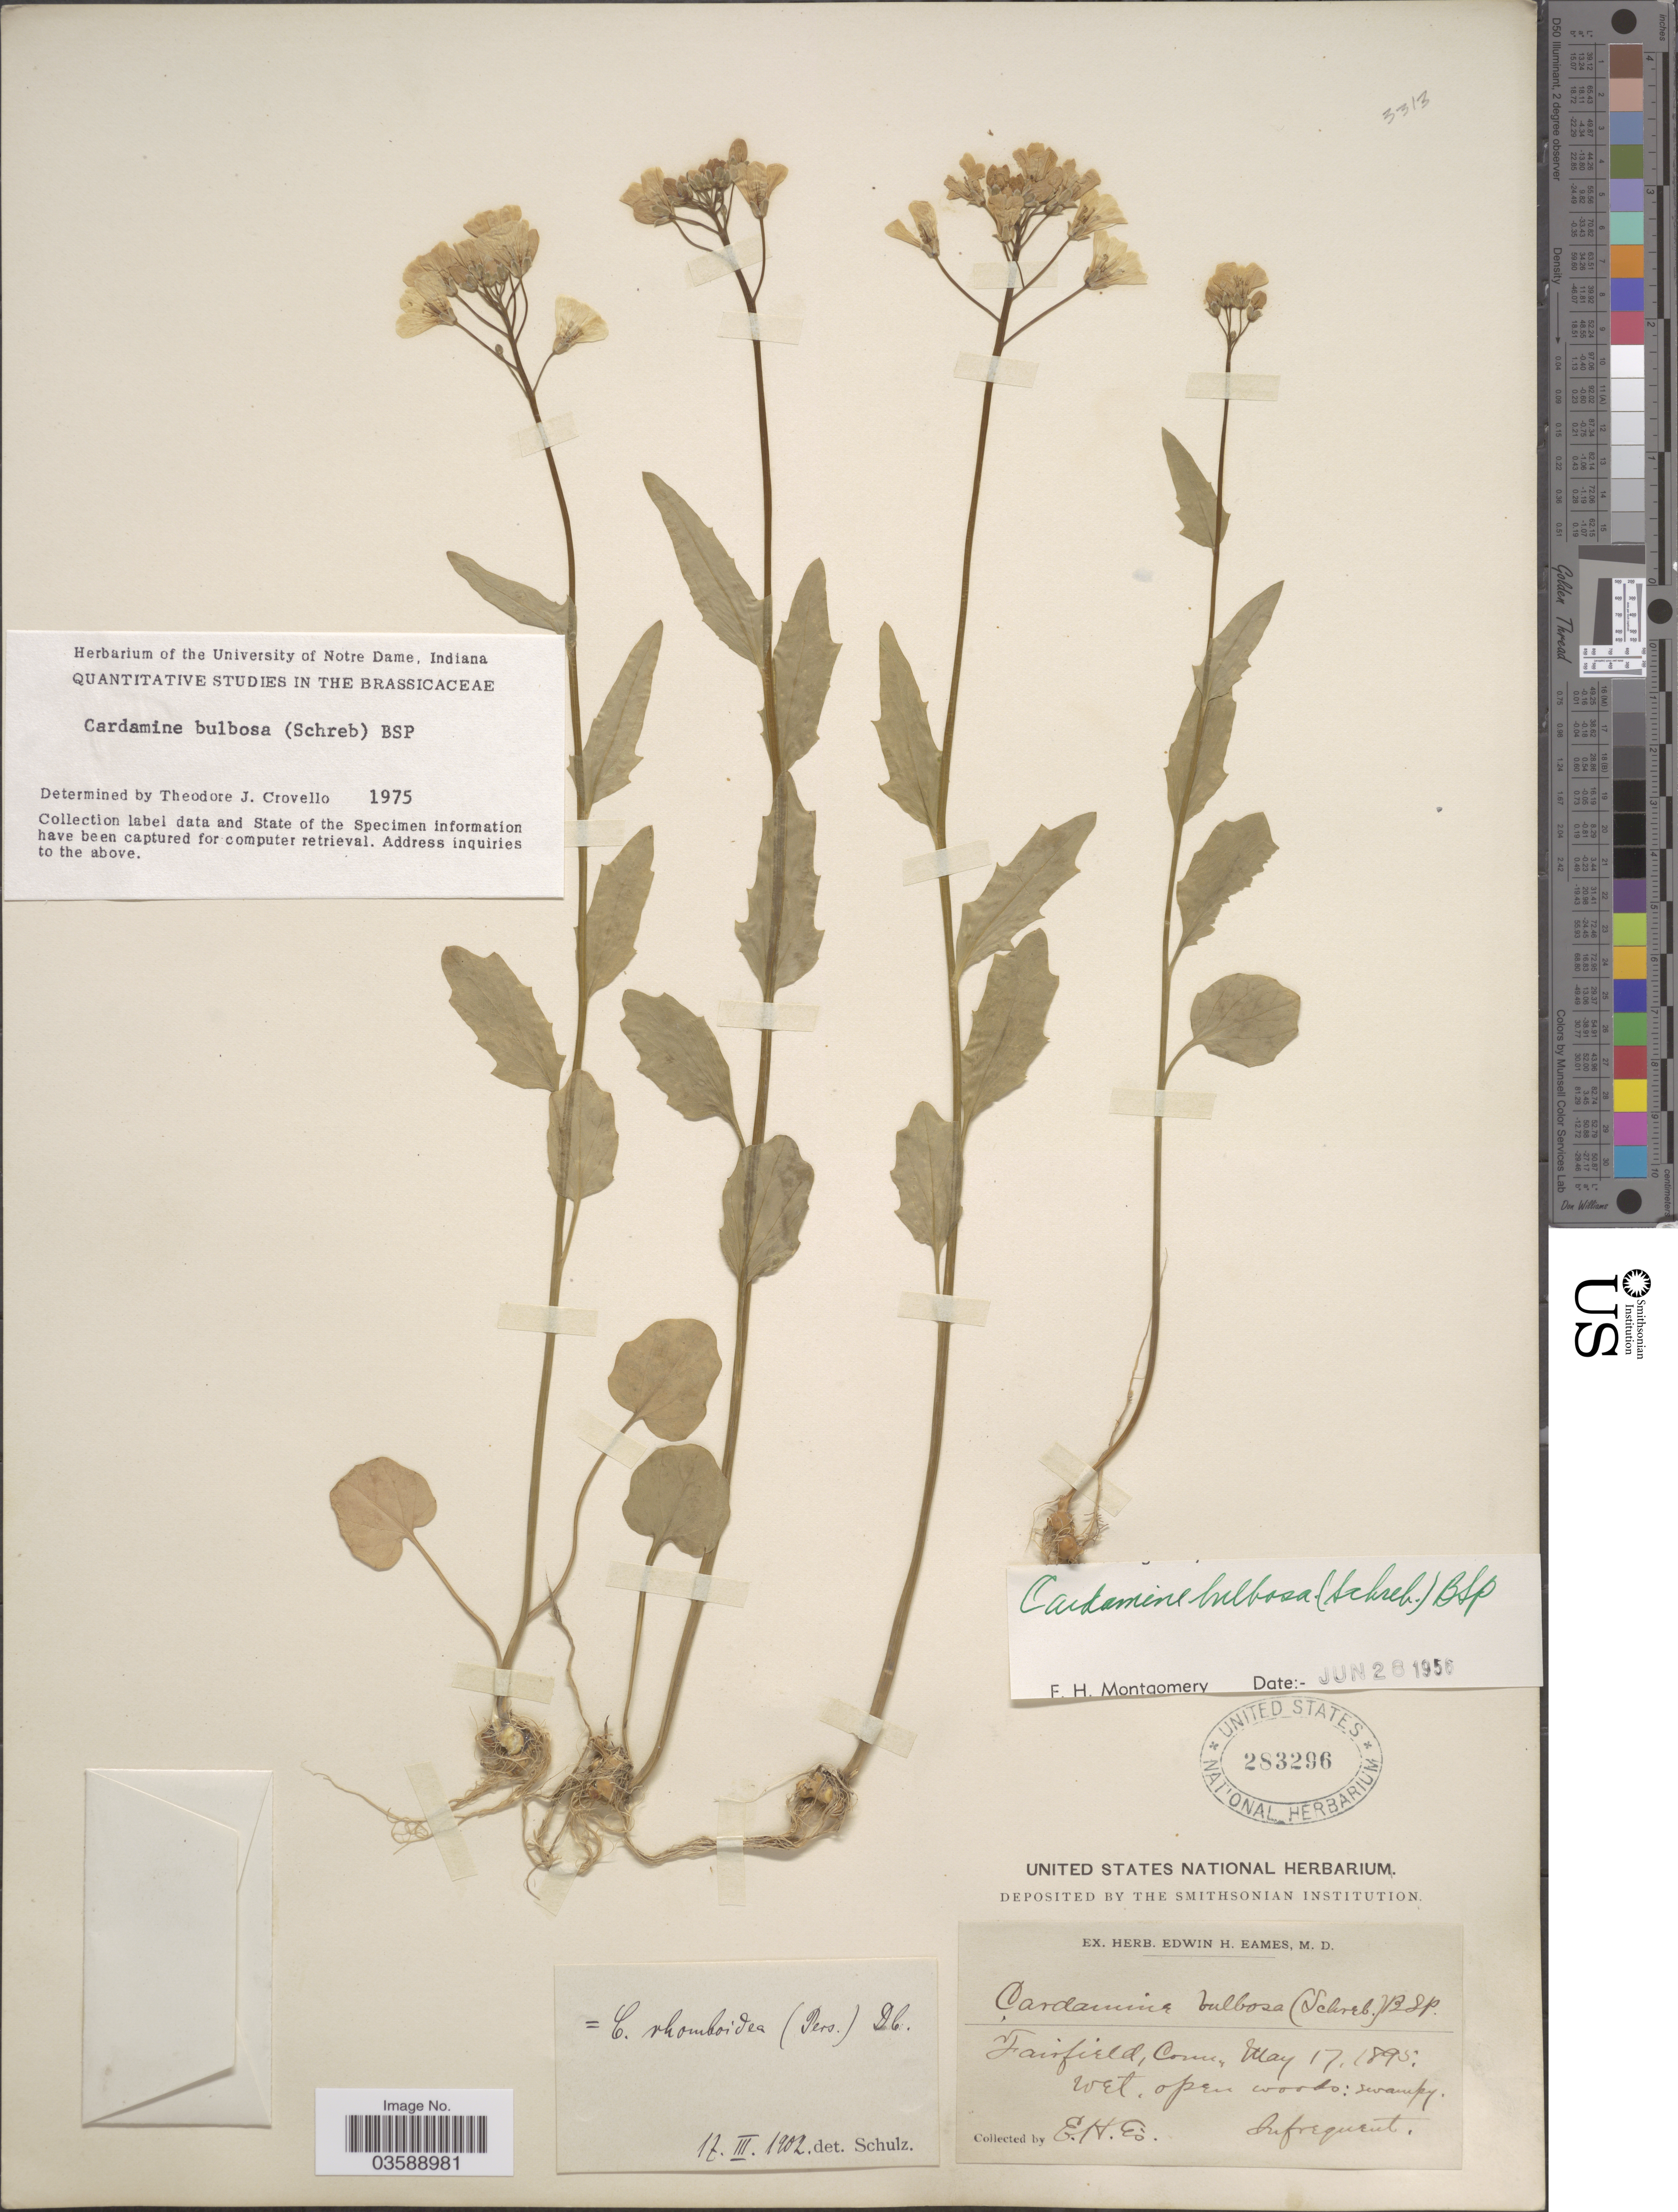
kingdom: Plantae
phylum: Tracheophyta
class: Magnoliopsida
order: Brassicales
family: Brassicaceae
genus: Cardamine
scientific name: Cardamine bulbosa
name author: (Schreb. ex Muhl.) Britton et al.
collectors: E. H. Eames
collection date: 1895-05-17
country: United States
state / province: Connecticut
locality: Fairfield.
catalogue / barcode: US 283296